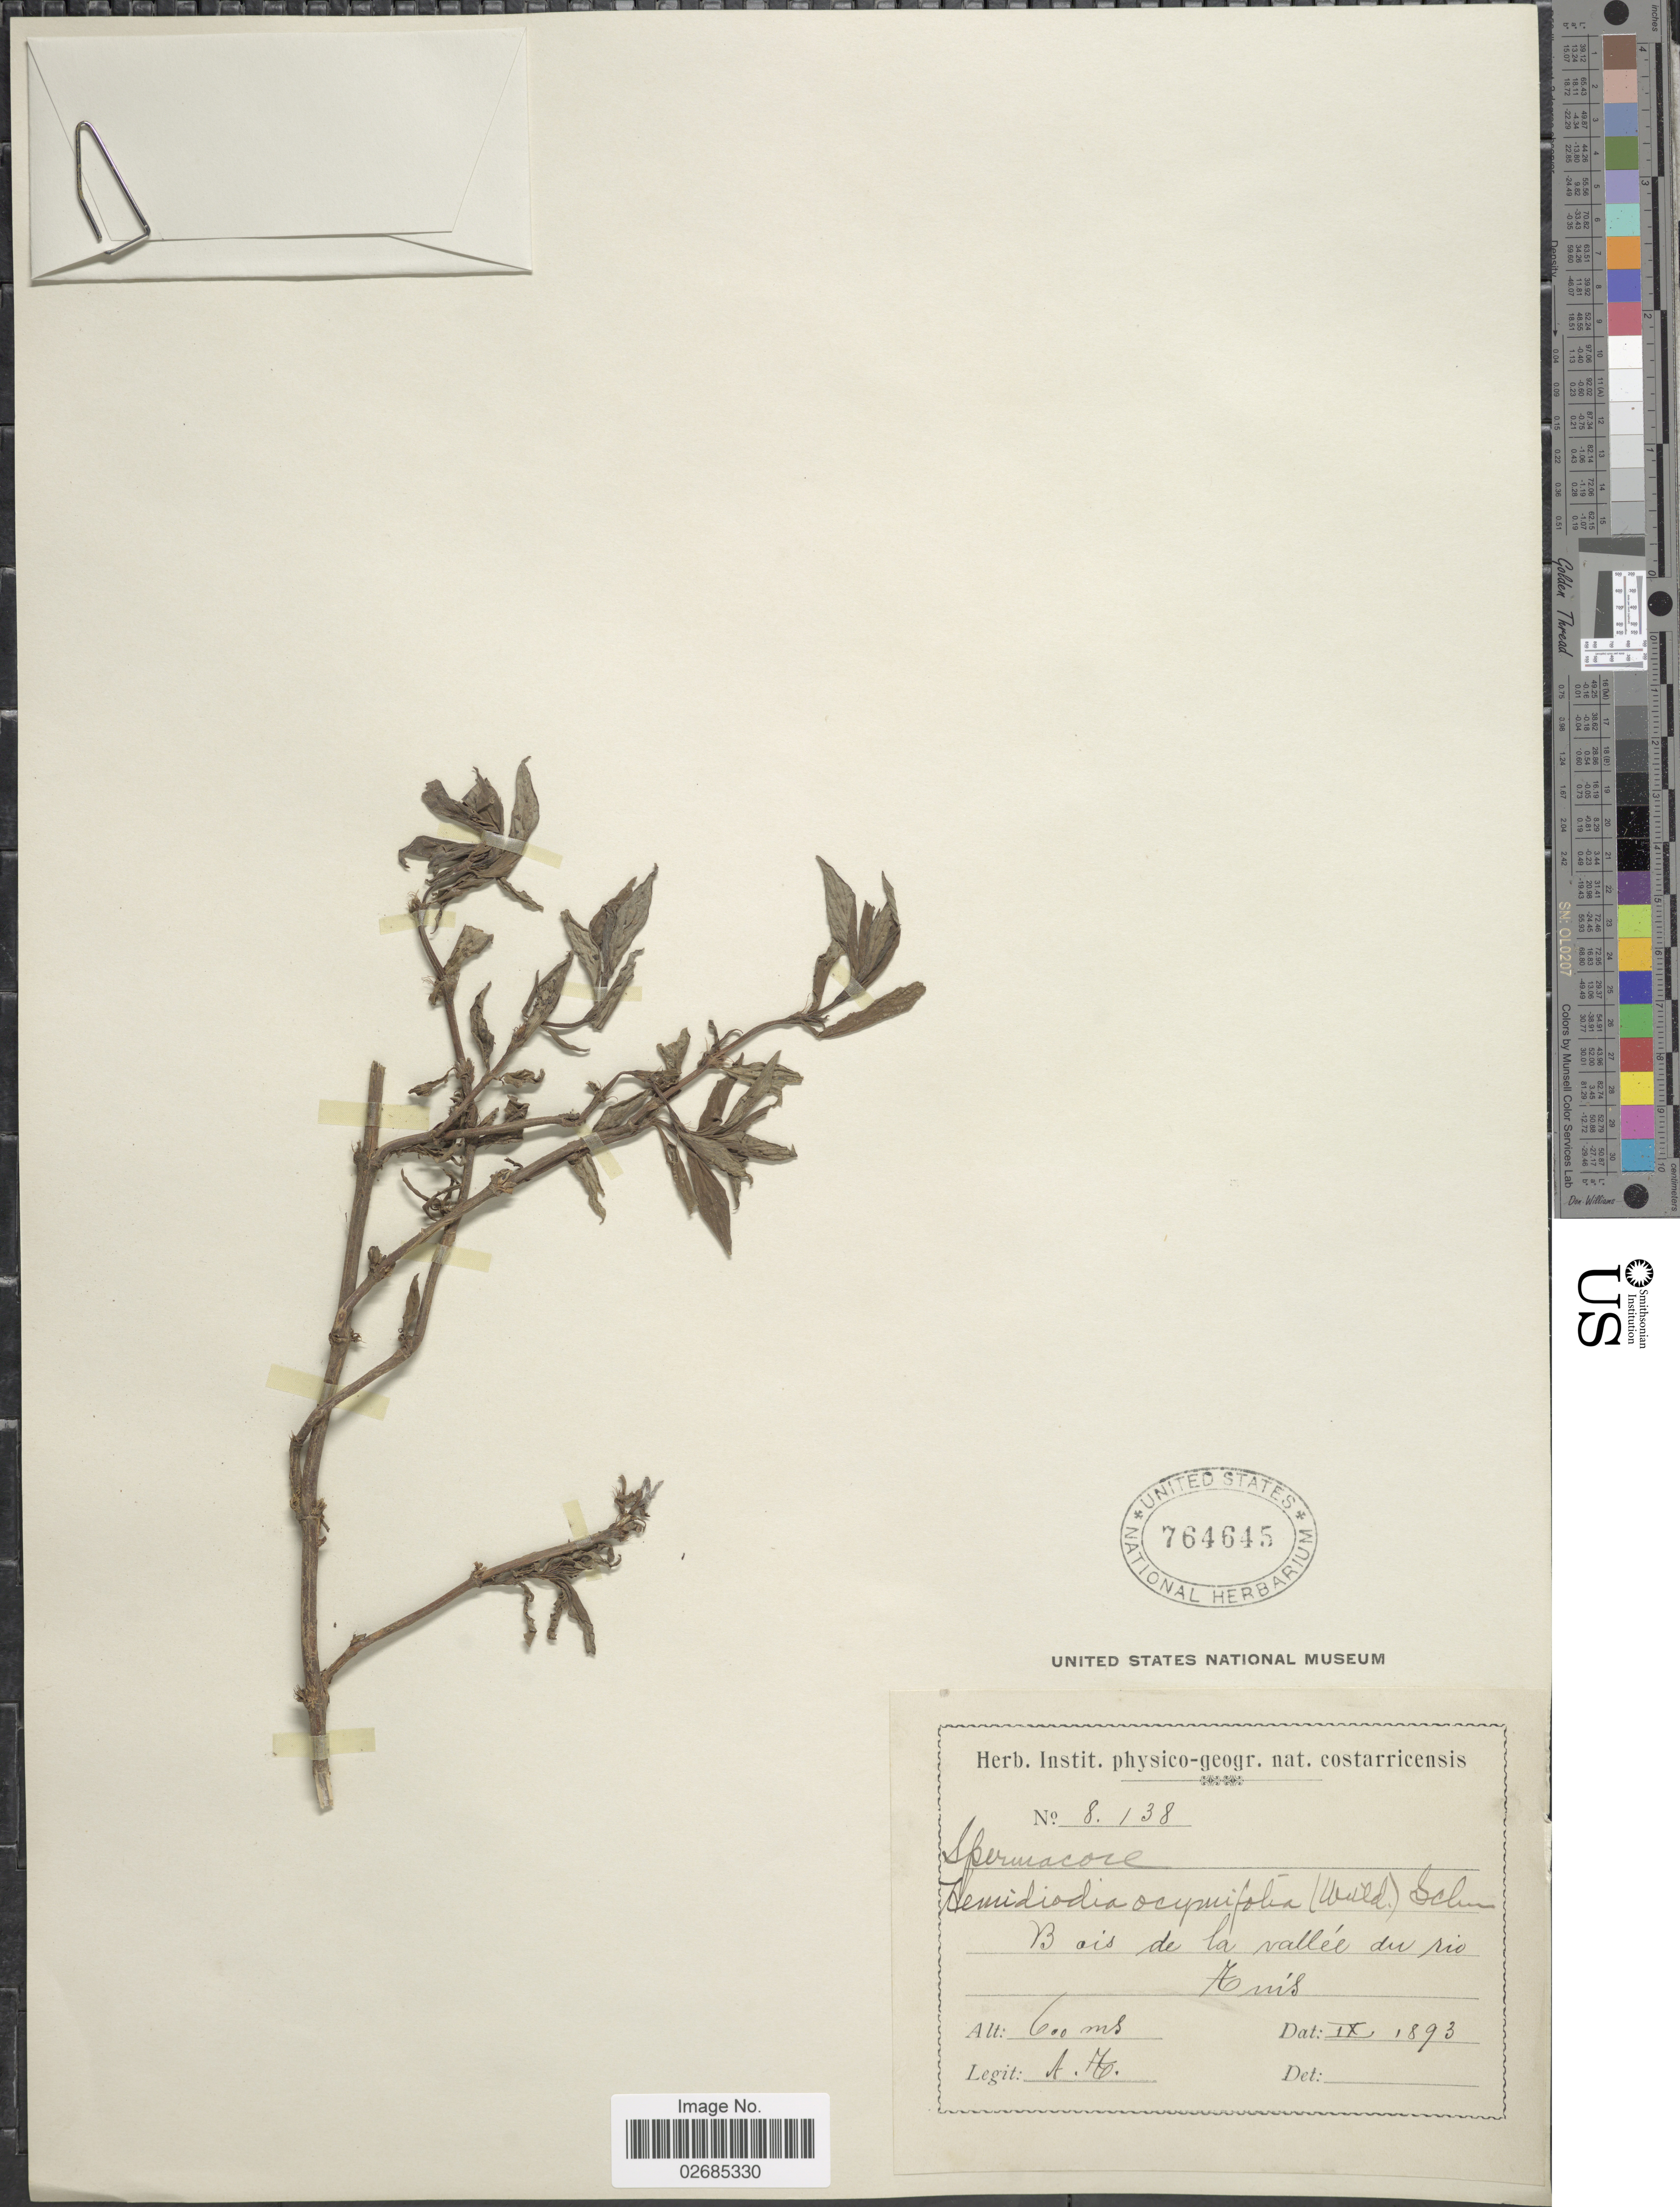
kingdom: Plantae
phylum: Tracheophyta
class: Magnoliopsida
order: Gentianales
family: Rubiaceae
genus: Hemidiodia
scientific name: Hemidiodia ocimifolia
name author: (Willd.) K. Schum.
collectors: A. T.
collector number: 8138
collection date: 1893-09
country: Costa Rica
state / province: Cartago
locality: Bois de la vlalee du rio Tuis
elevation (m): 600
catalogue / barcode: US 764645